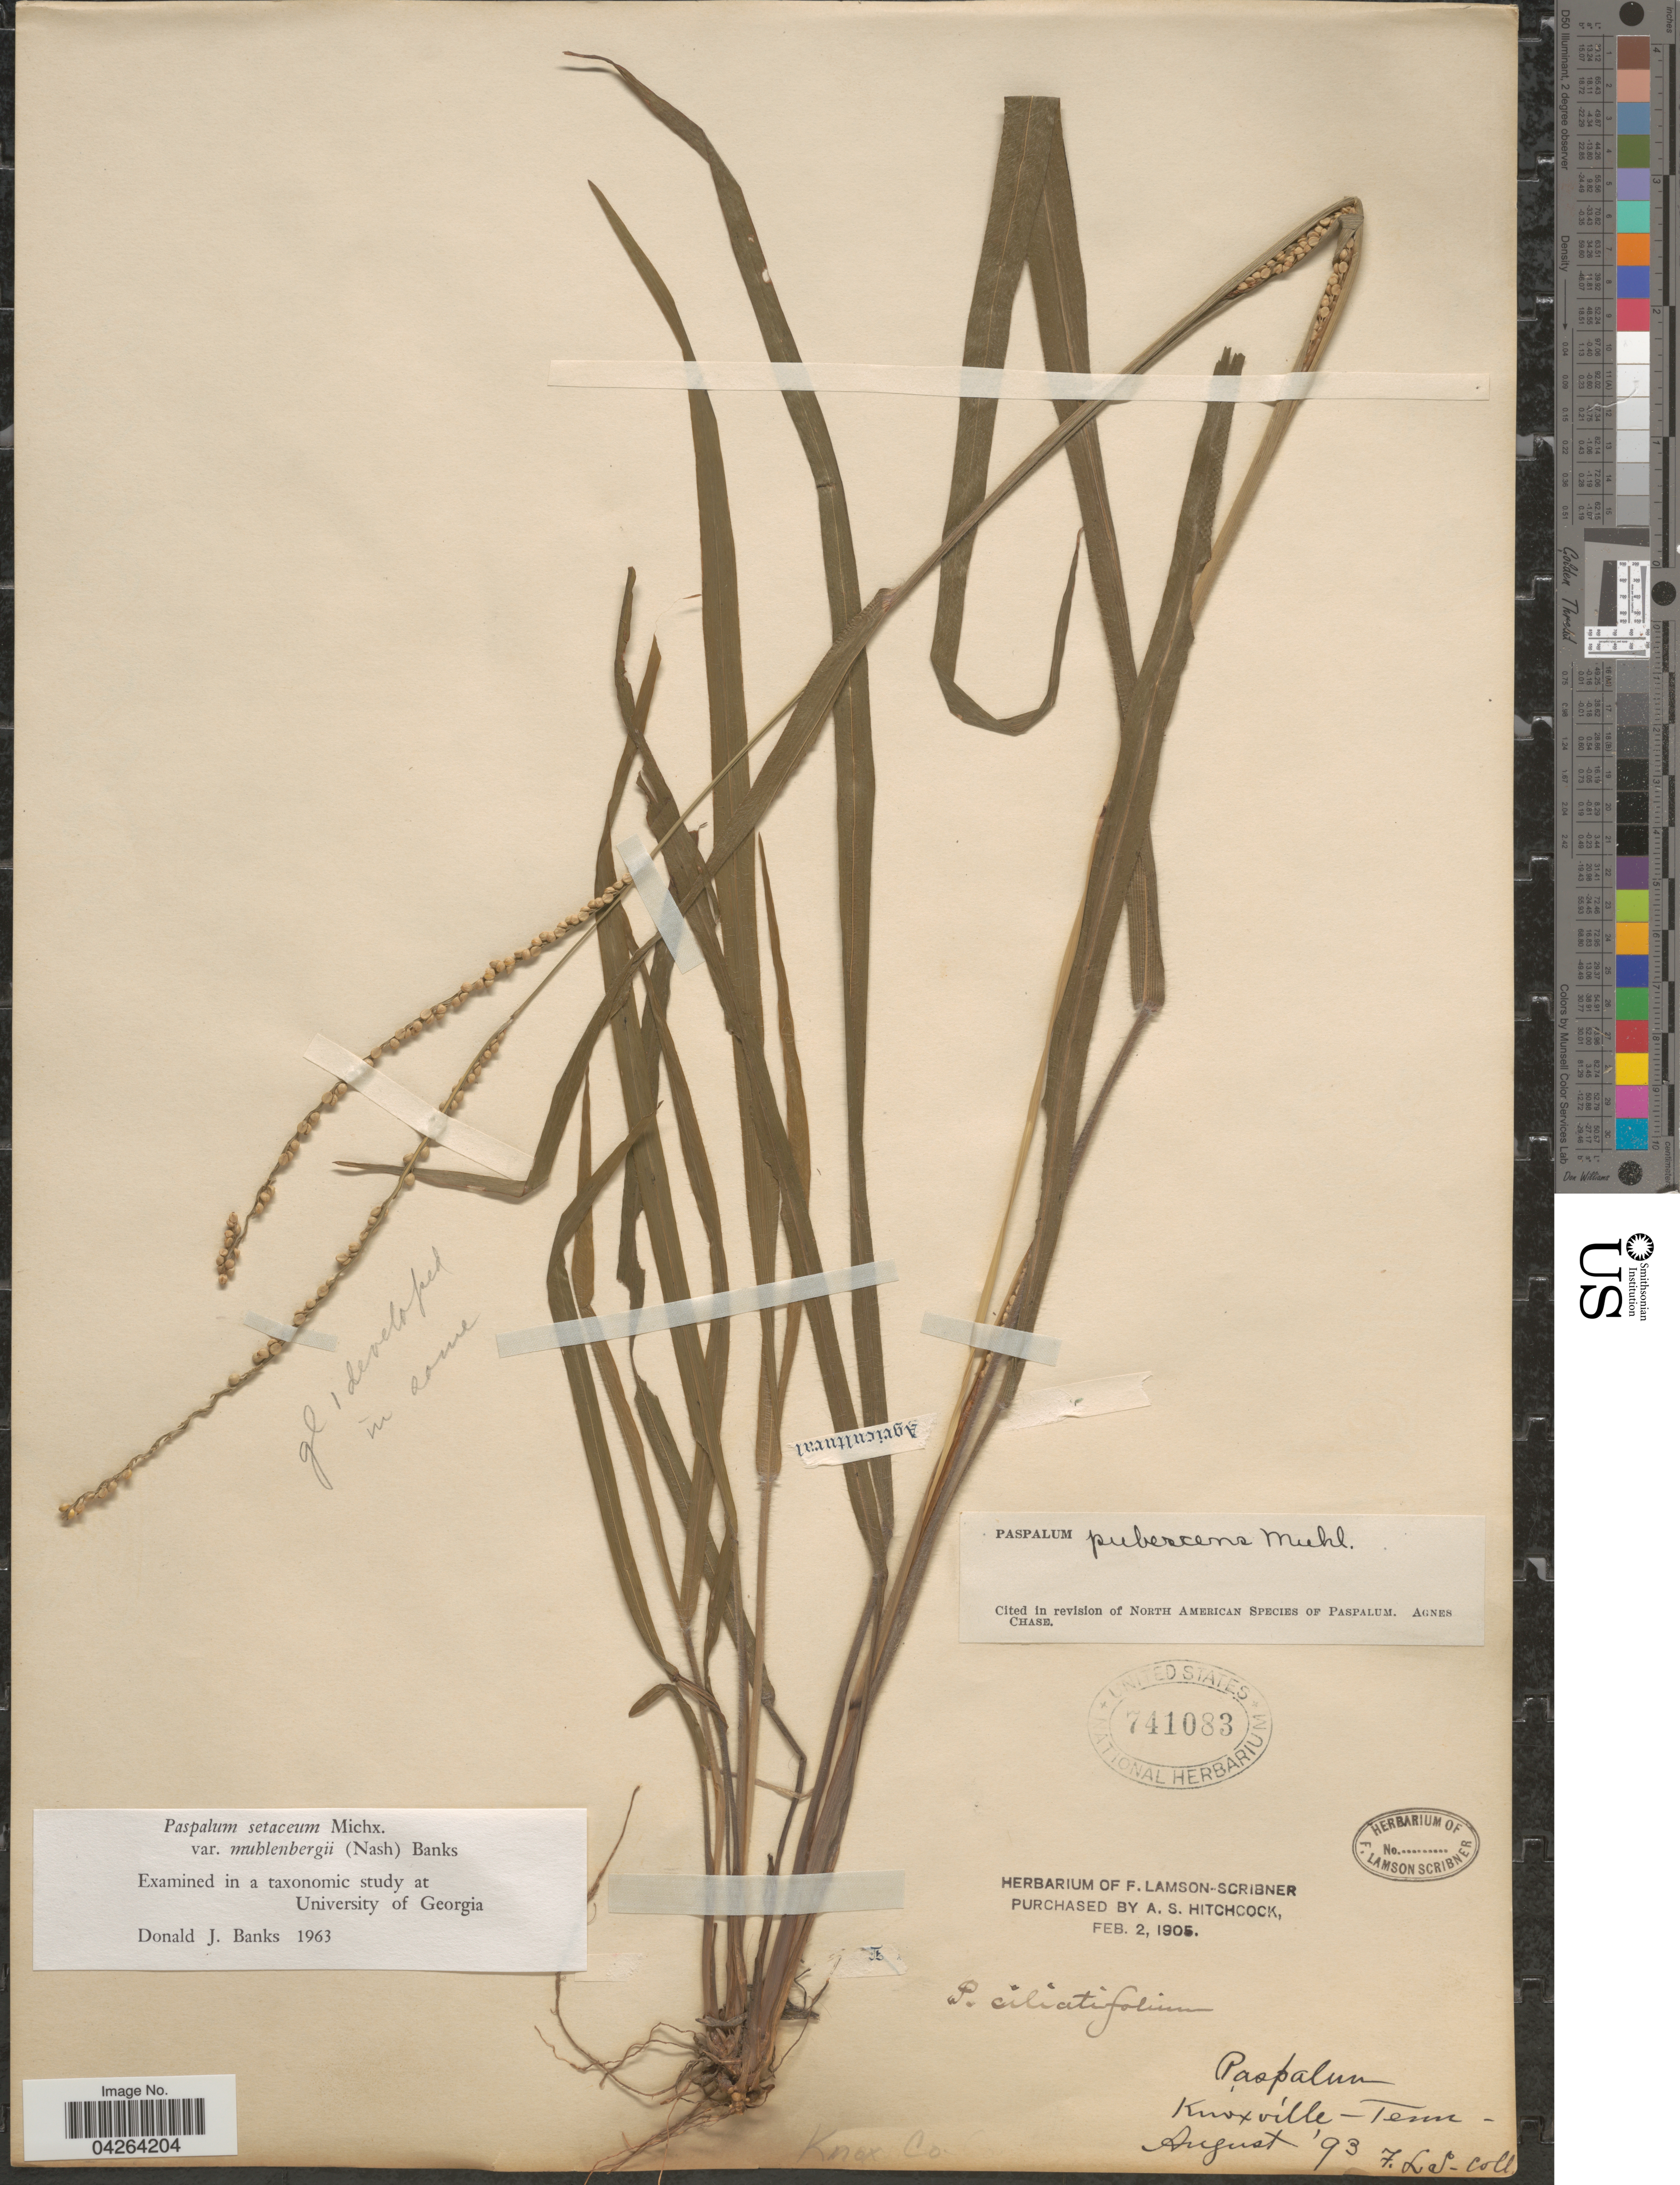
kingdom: Plantae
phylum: Tracheophyta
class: Liliopsida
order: Poales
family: Poaceae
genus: Paspalum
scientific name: Paspalum setaceum var. muhlenbergii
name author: (Nash) D.J. Banks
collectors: F. Lamson-Scribner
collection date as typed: Transcribed d/m/y: /8/93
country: United States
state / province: Tennessee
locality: Knoxville Co.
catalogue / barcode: US 741083